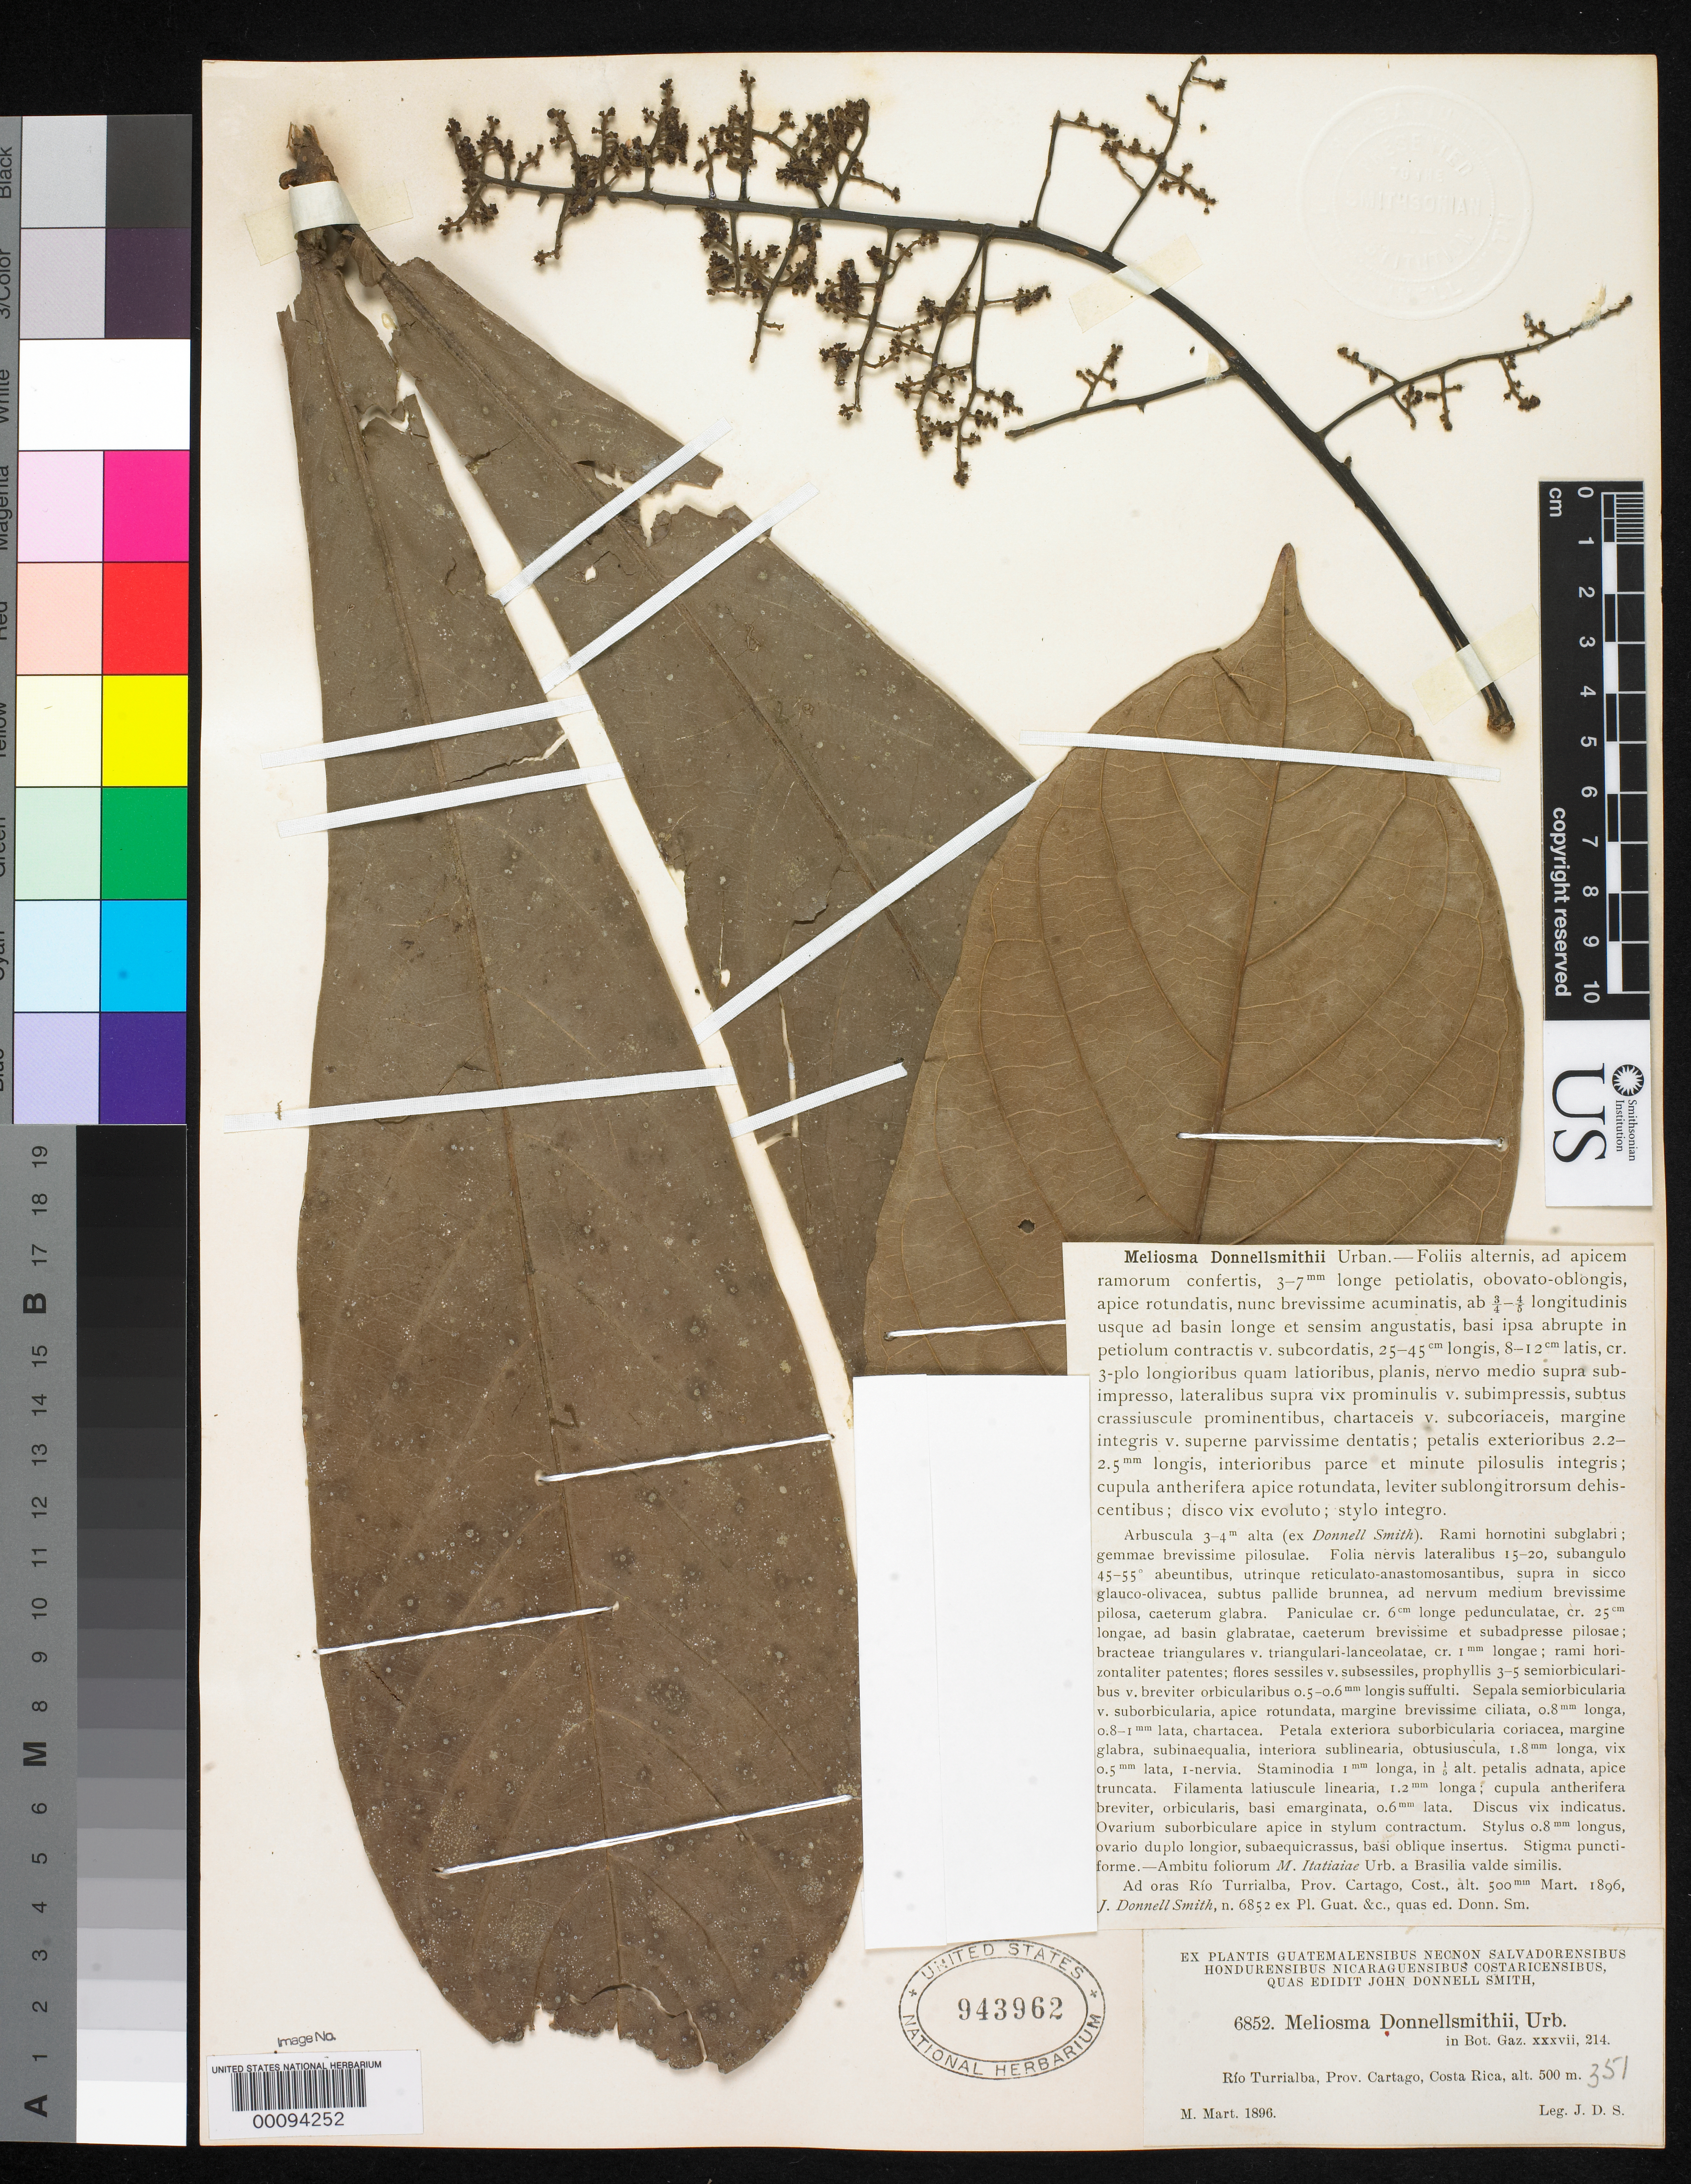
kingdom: Plantae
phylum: Tracheophyta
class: Magnoliopsida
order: Proteales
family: Sabiaceae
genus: Meliosma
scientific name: Meliosma donnellsmithii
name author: Urb. in Donn. Sm.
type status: Type Collection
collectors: J. Donnell Smith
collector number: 6852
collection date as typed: Mar 1896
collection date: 1896-03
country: Costa Rica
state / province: Cartago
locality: Rio Turrialba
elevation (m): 500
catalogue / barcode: US 943962